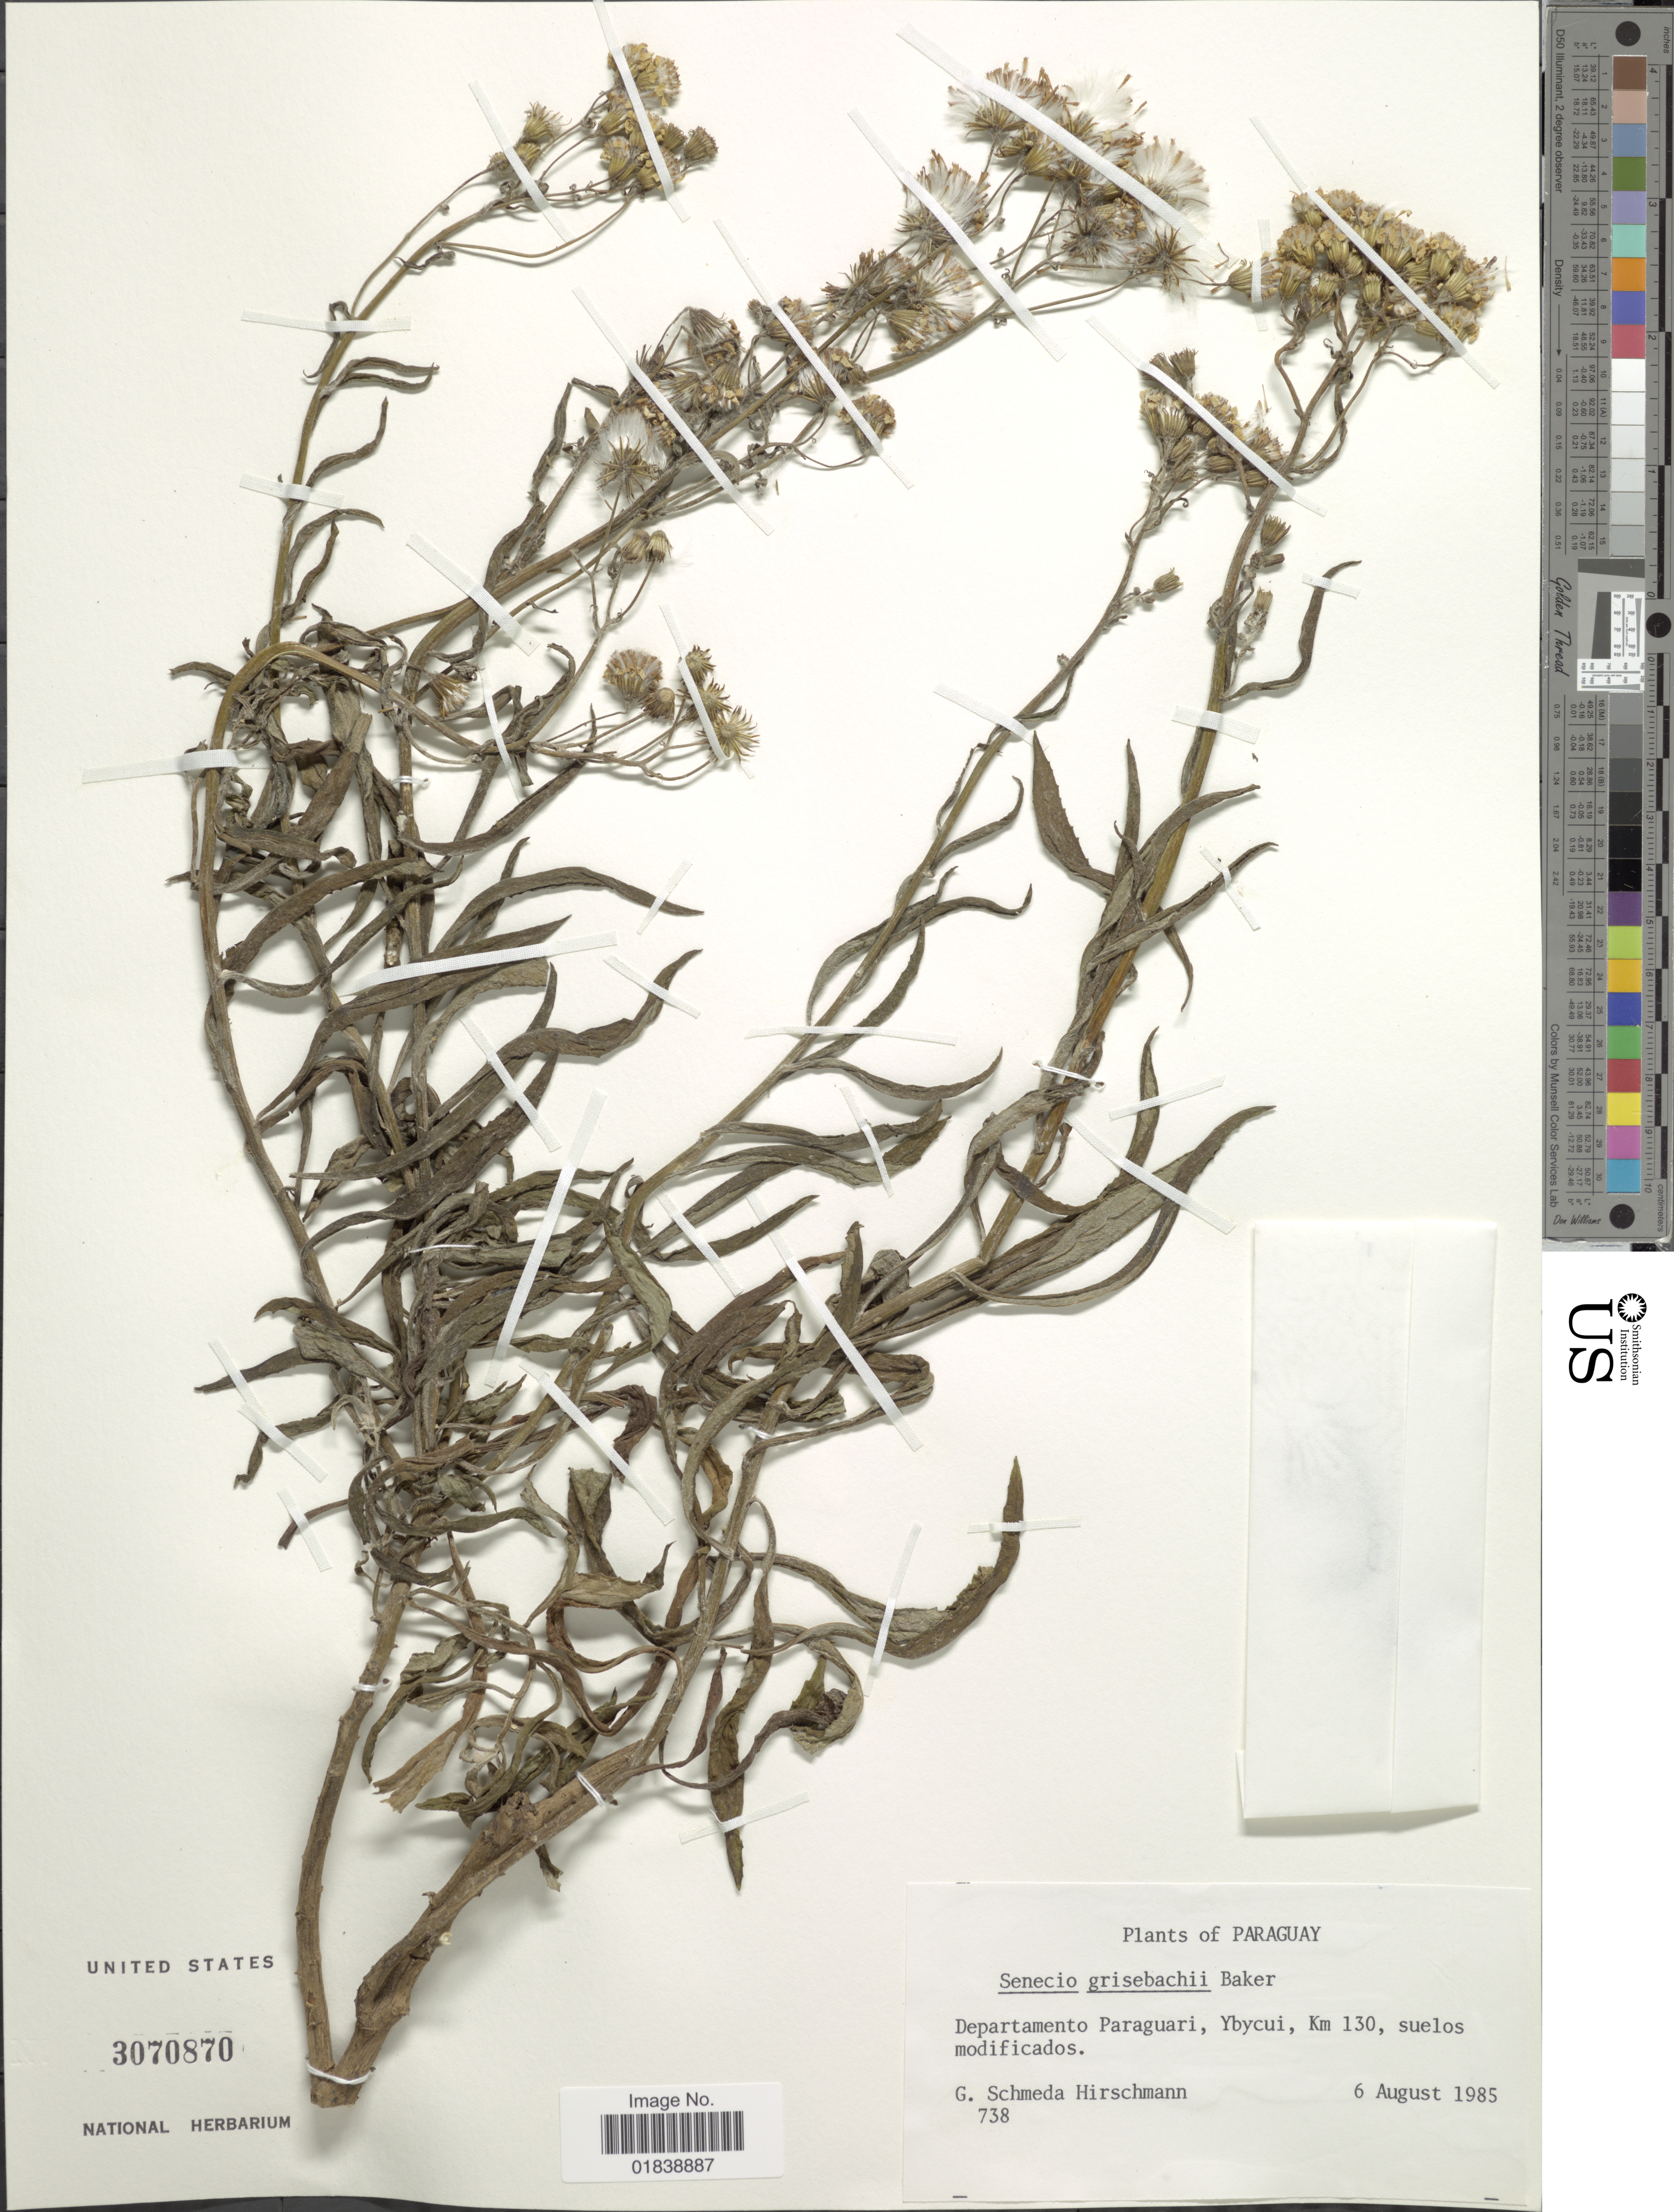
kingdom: Plantae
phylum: Tracheophyta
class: Magnoliopsida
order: Asterales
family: Asteraceae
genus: Senecio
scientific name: Senecio grisebachii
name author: Baker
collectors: G. Hirschmann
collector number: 738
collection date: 1985-08-06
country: Paraguay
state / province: Paraguari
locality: Ybycui, km 130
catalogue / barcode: US 3070870